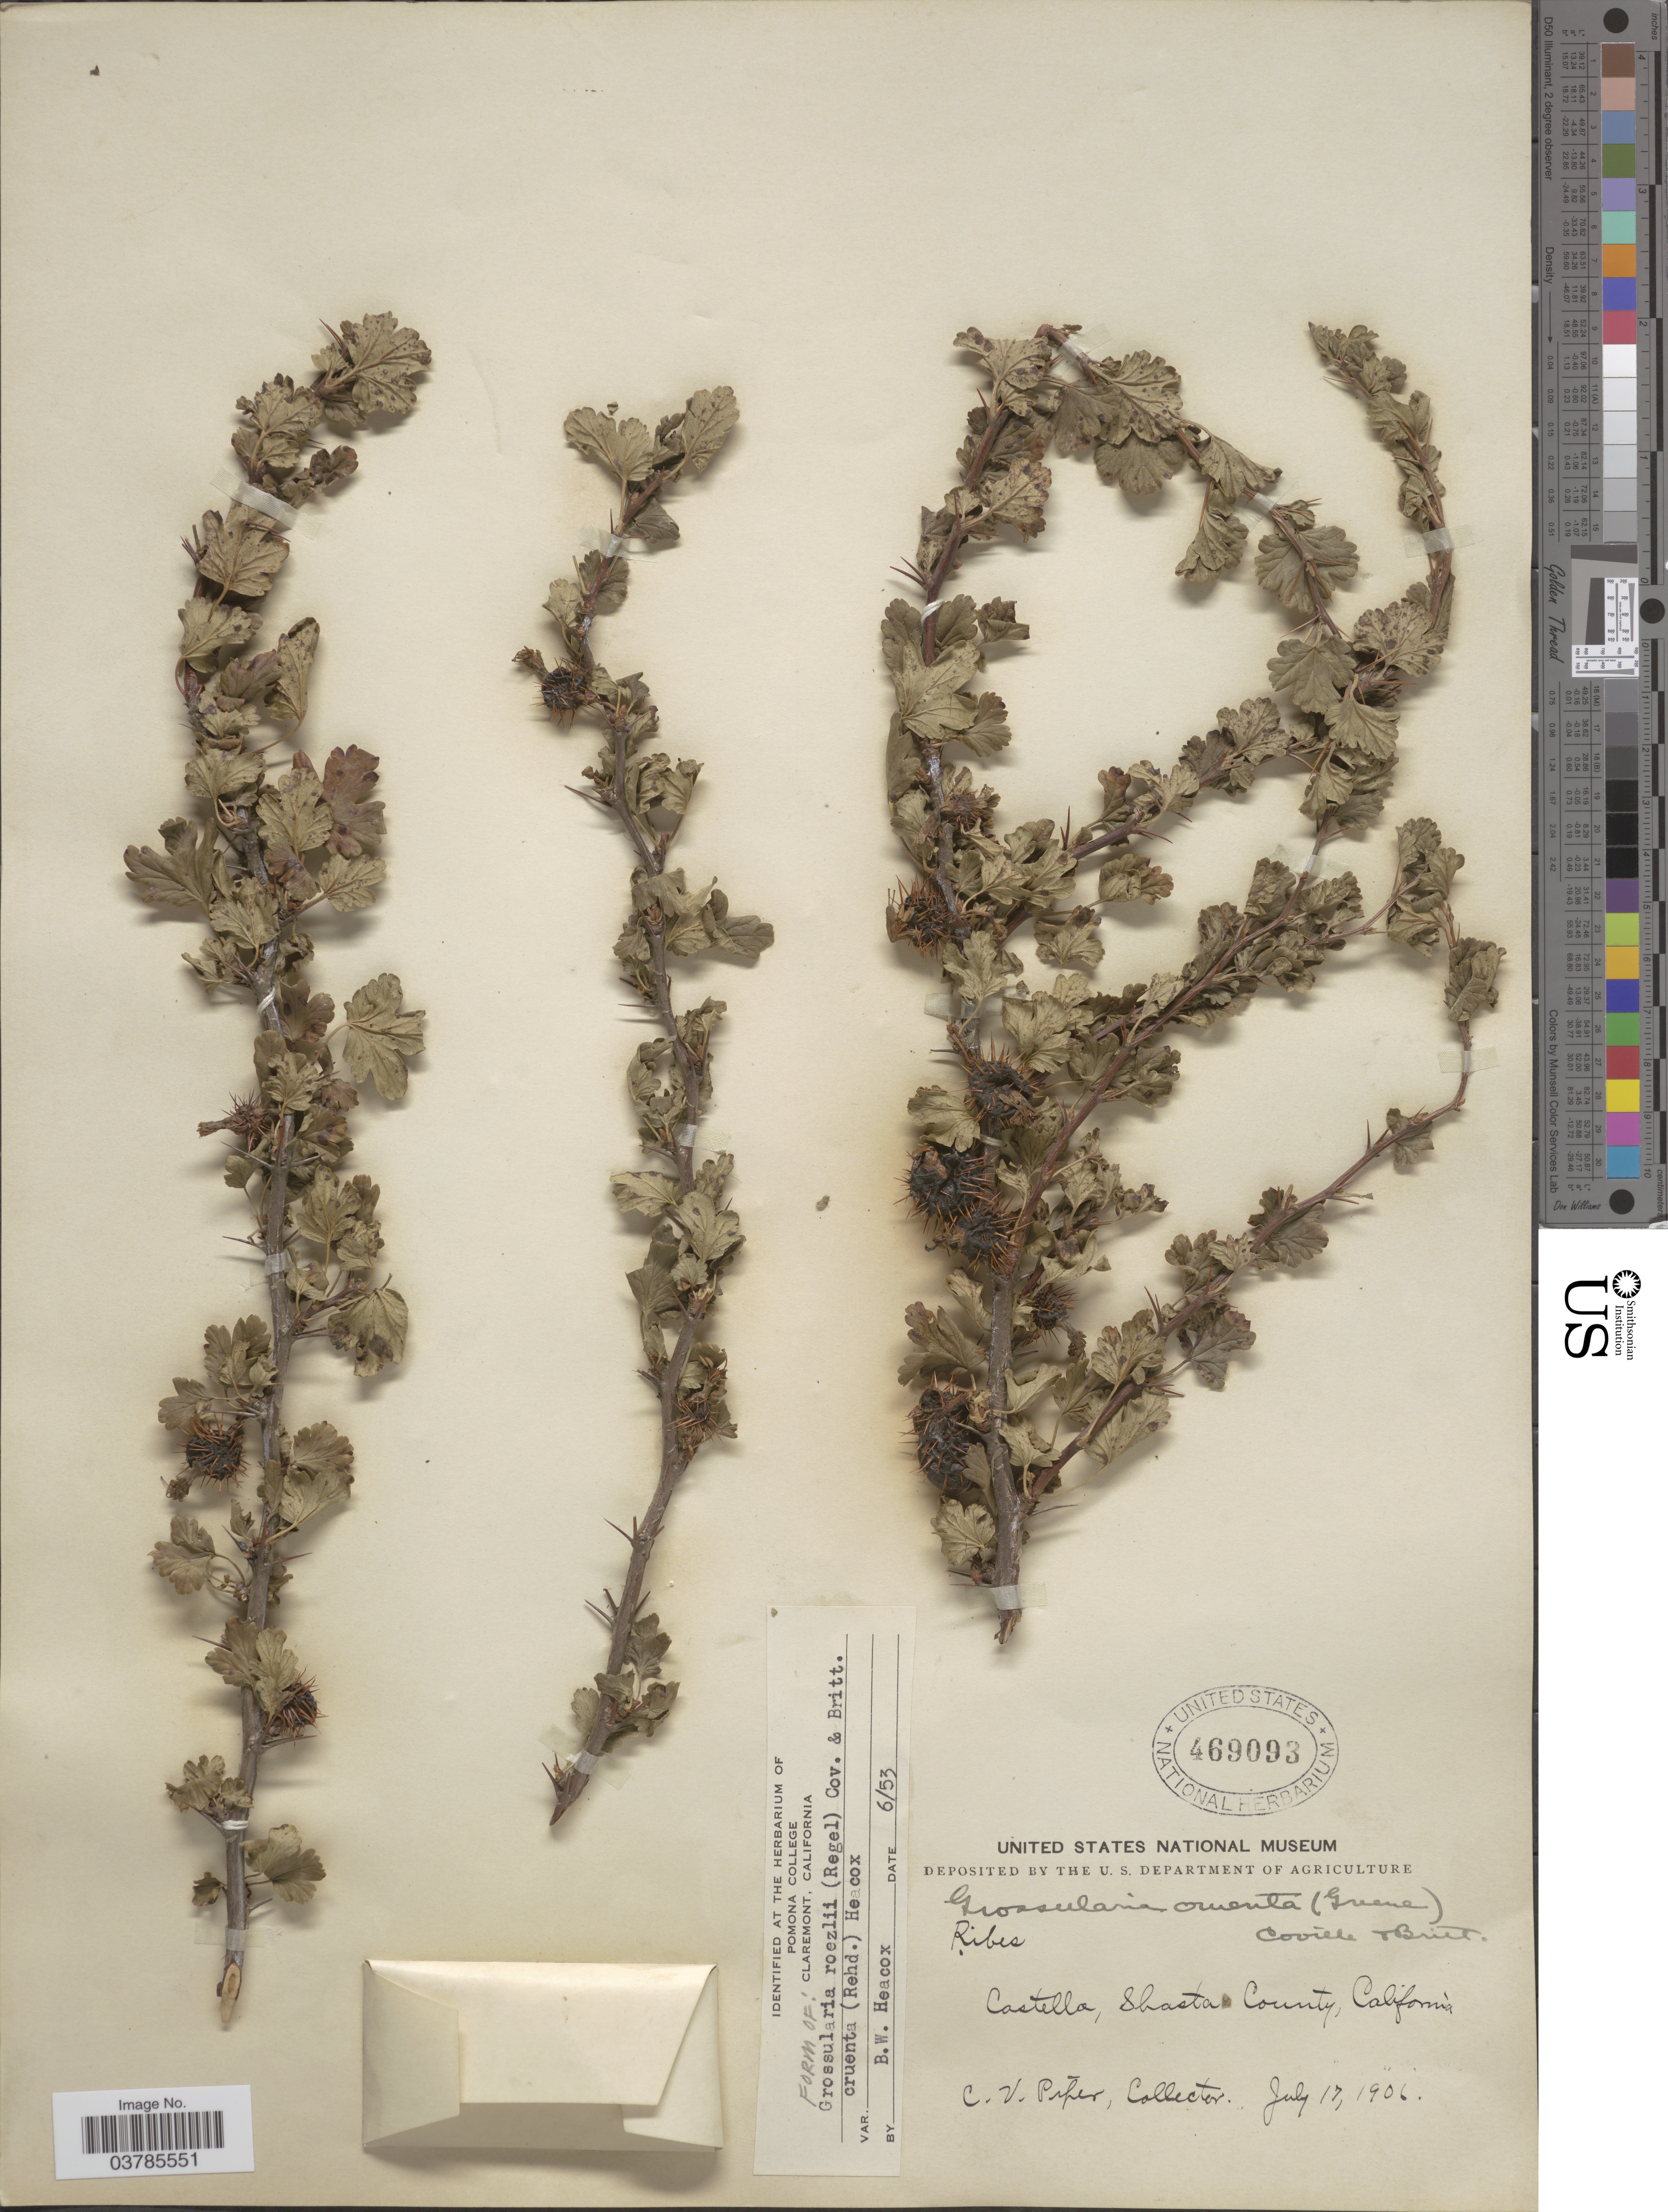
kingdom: Plantae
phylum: Tracheophyta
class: Magnoliopsida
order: Saxifragales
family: Grossulariaceae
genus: Ribes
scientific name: Ribes roezlii var. cruentum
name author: (Greene) Rehder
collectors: C. V. Piper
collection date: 1906-07-17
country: United States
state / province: California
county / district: Shasta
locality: Castella, Shasta County.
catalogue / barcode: US 469093